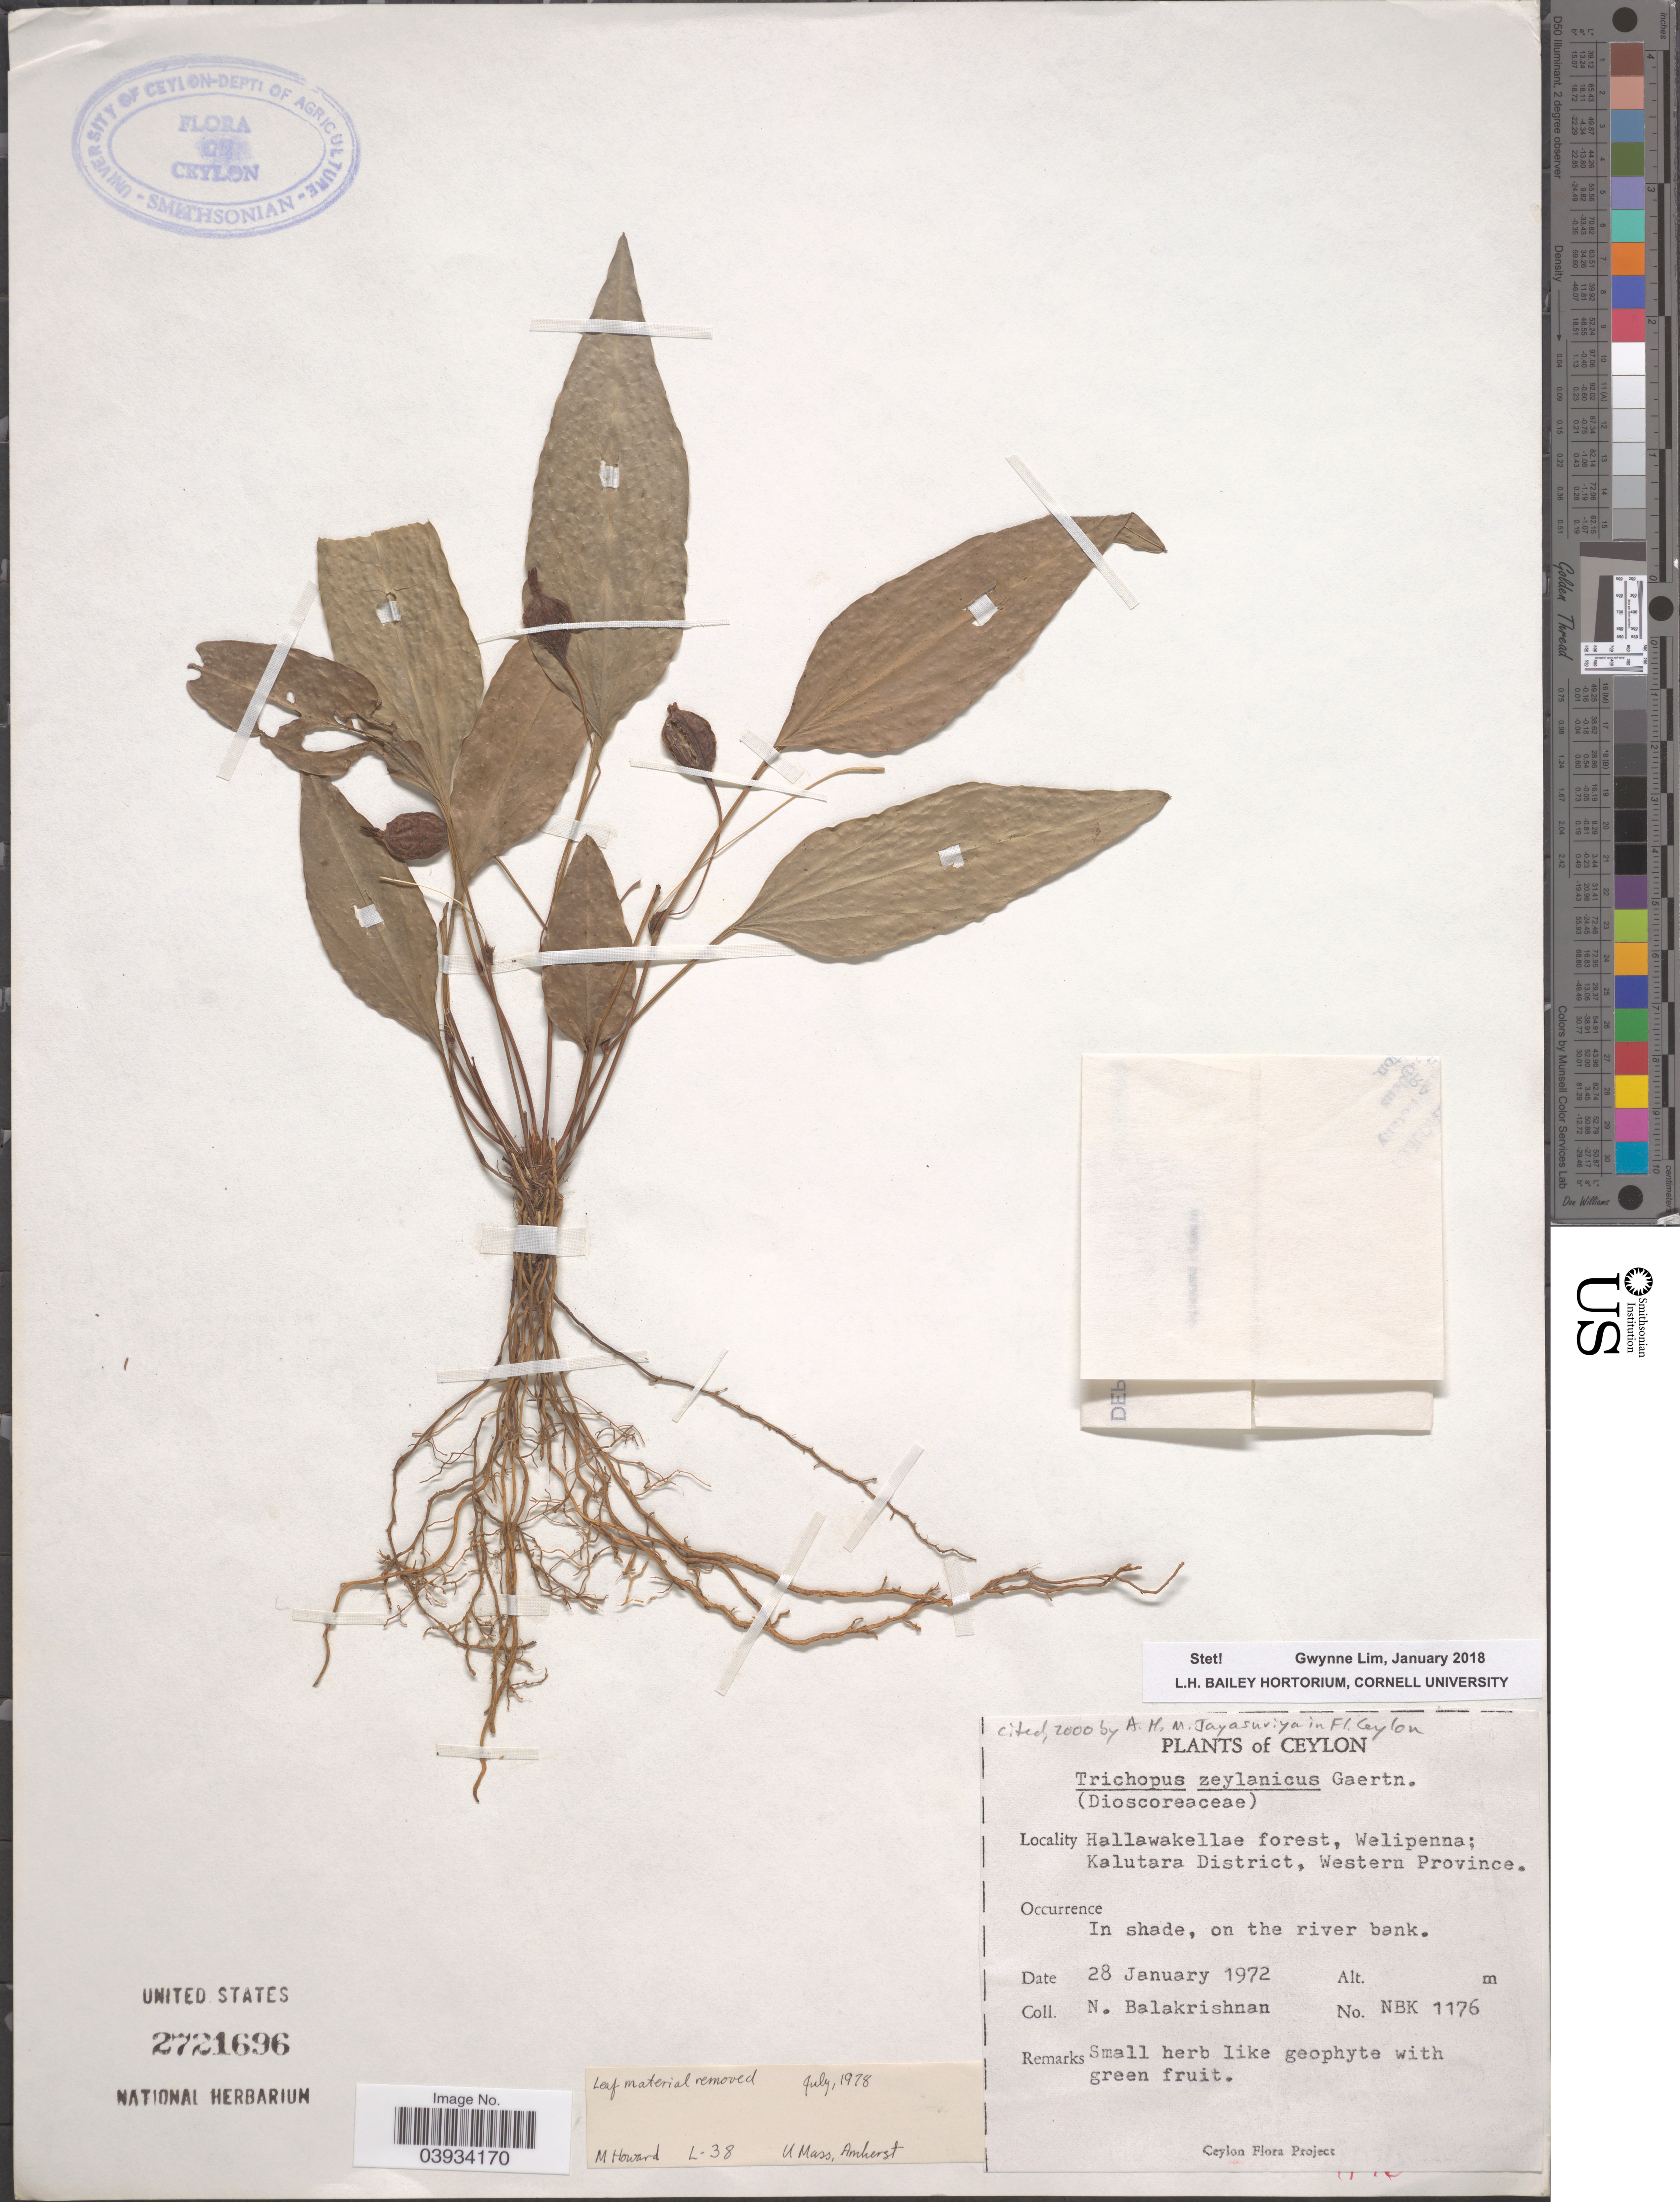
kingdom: Plantae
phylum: Tracheophyta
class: Liliopsida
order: Dioscoreales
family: Dioscoreaceae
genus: Trichopus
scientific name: Trichopus zeylanicus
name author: Gaertn.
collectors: N. Balakrishnan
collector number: NBK1176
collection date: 1972-01-28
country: Sri Lanka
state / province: Western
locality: Ceylon. Hallawakellae forest, Welipenna; Kalutara District.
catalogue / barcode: US 2721696